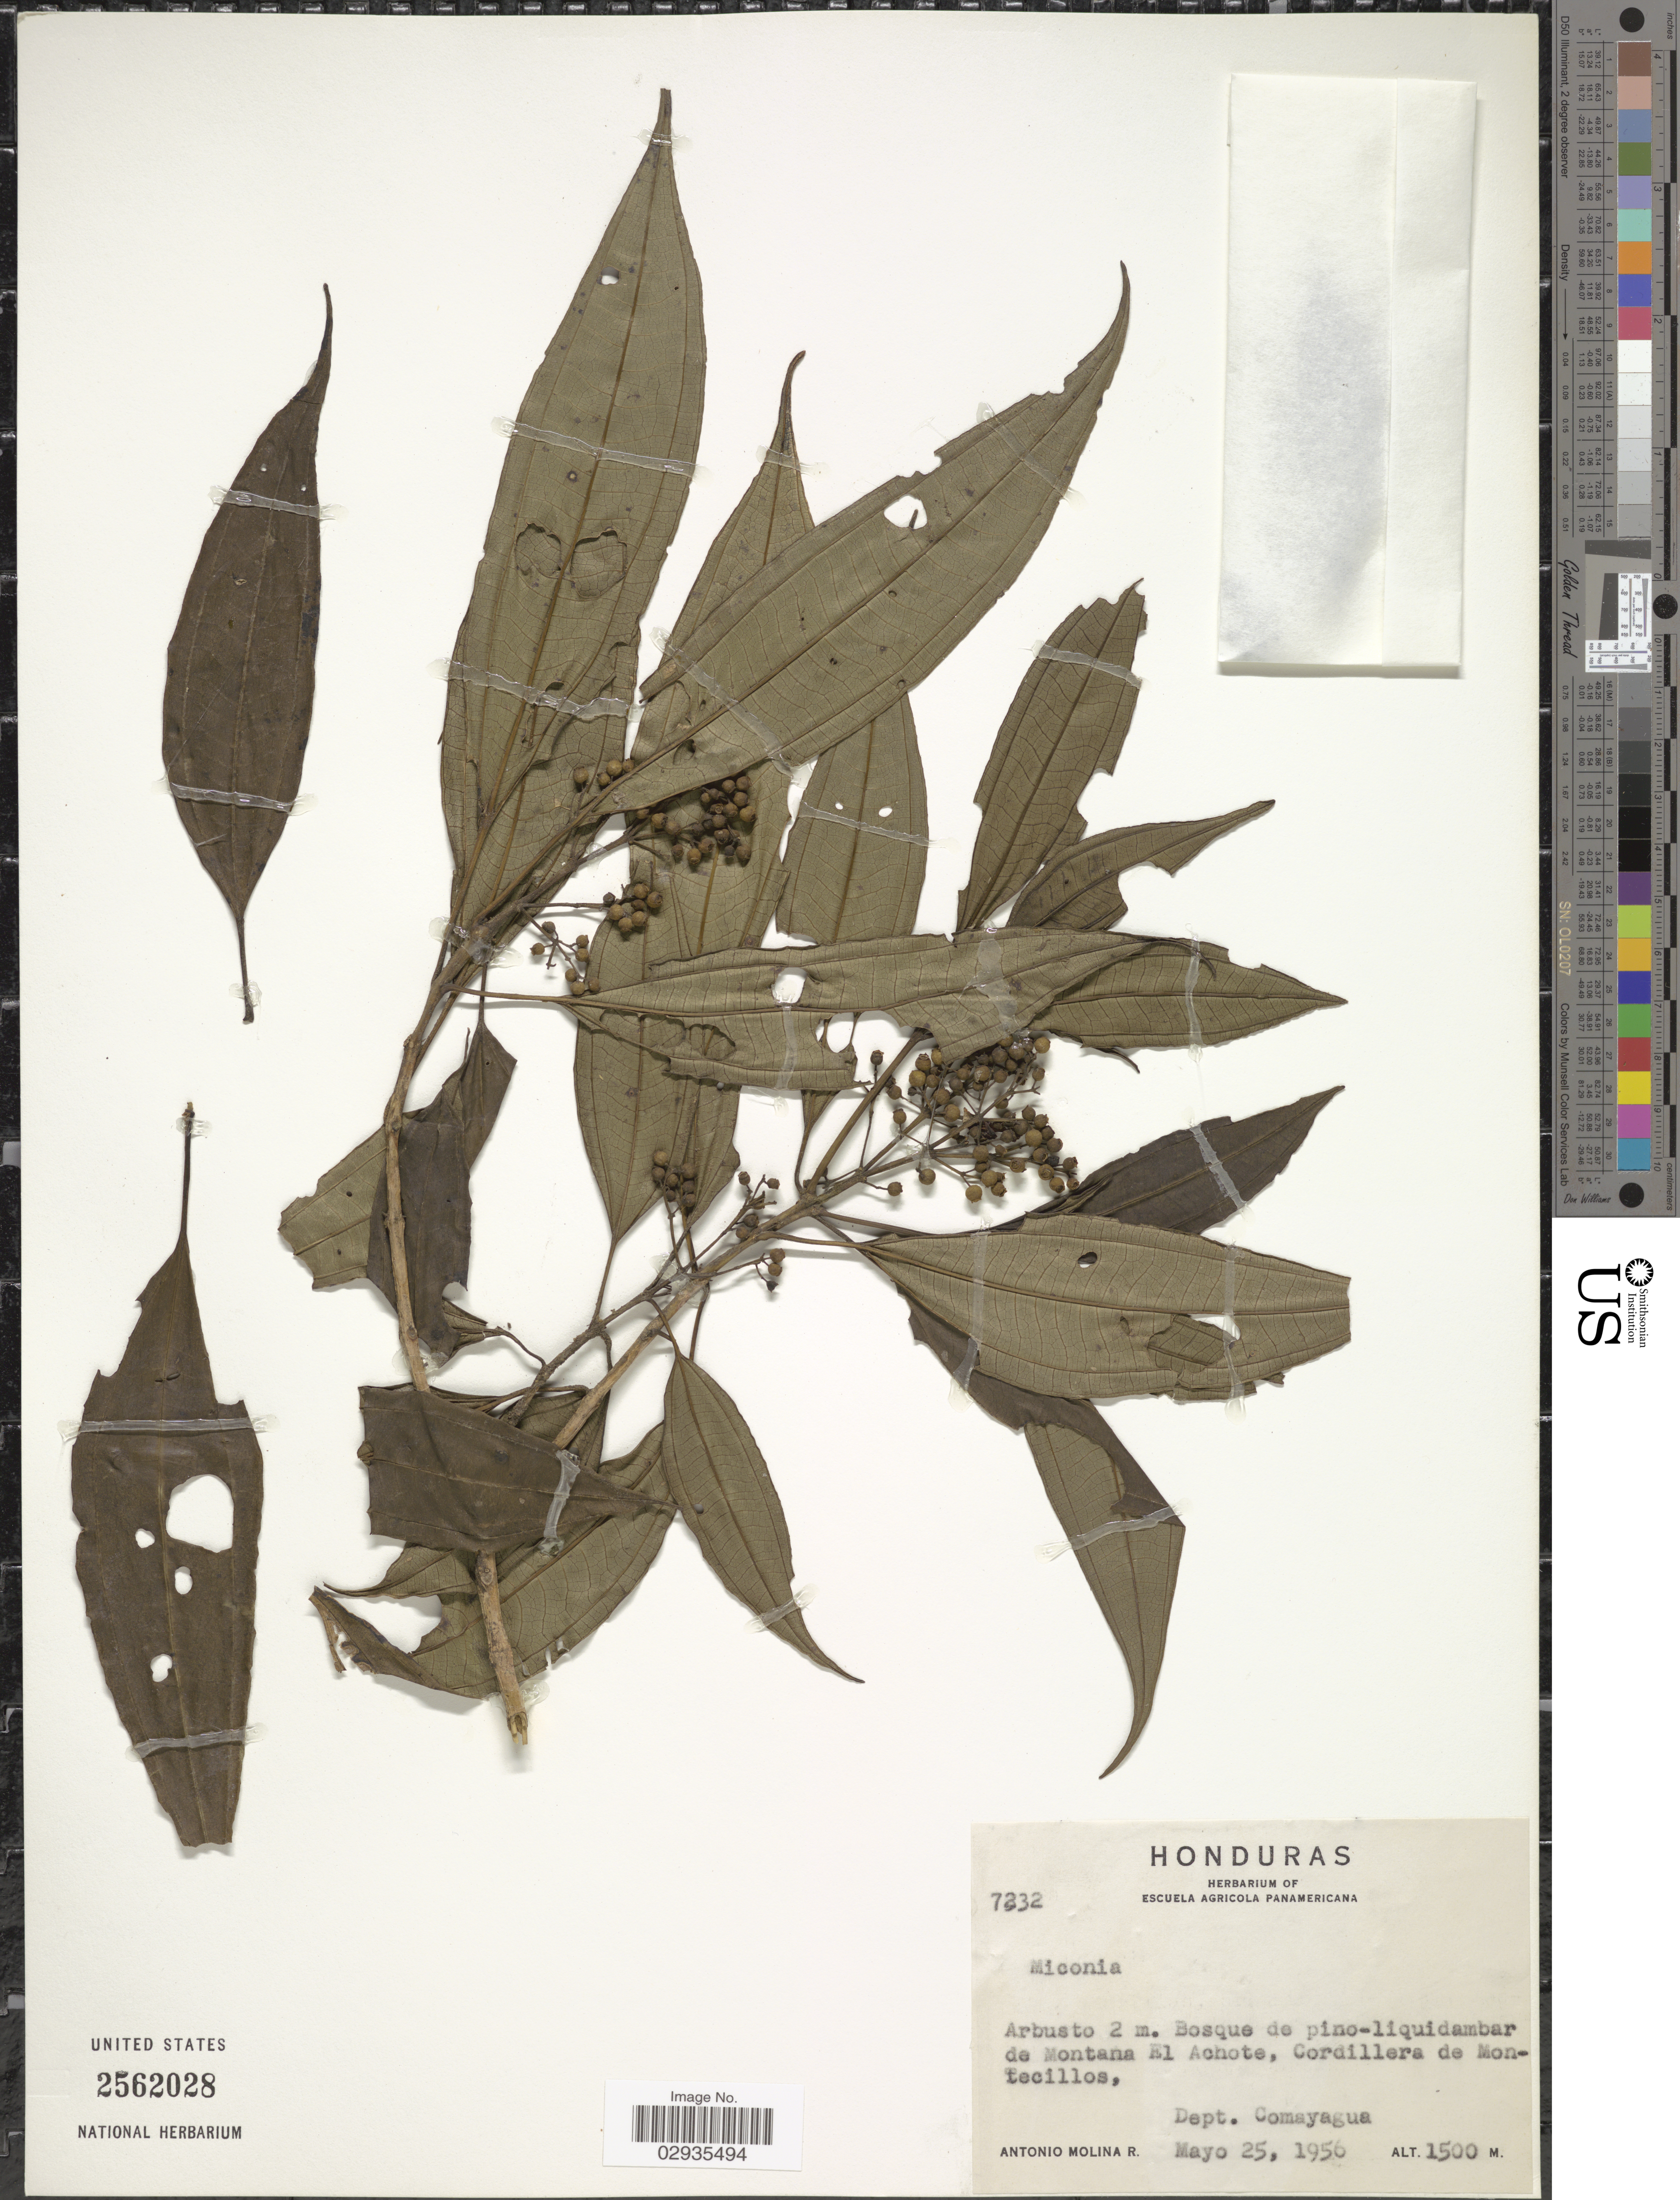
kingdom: Plantae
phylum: Tracheophyta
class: Magnoliopsida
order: Myrtales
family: Melastomataceae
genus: Miconia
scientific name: Miconia sp.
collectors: A. Molina R.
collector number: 7232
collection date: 1956-05-25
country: Honduras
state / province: Comayagua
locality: Bosque de pino-liquidambar de Montana El Achote, Cordillera de Montecillos, Dept. Comayagua.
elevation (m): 1500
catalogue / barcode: US 2562028